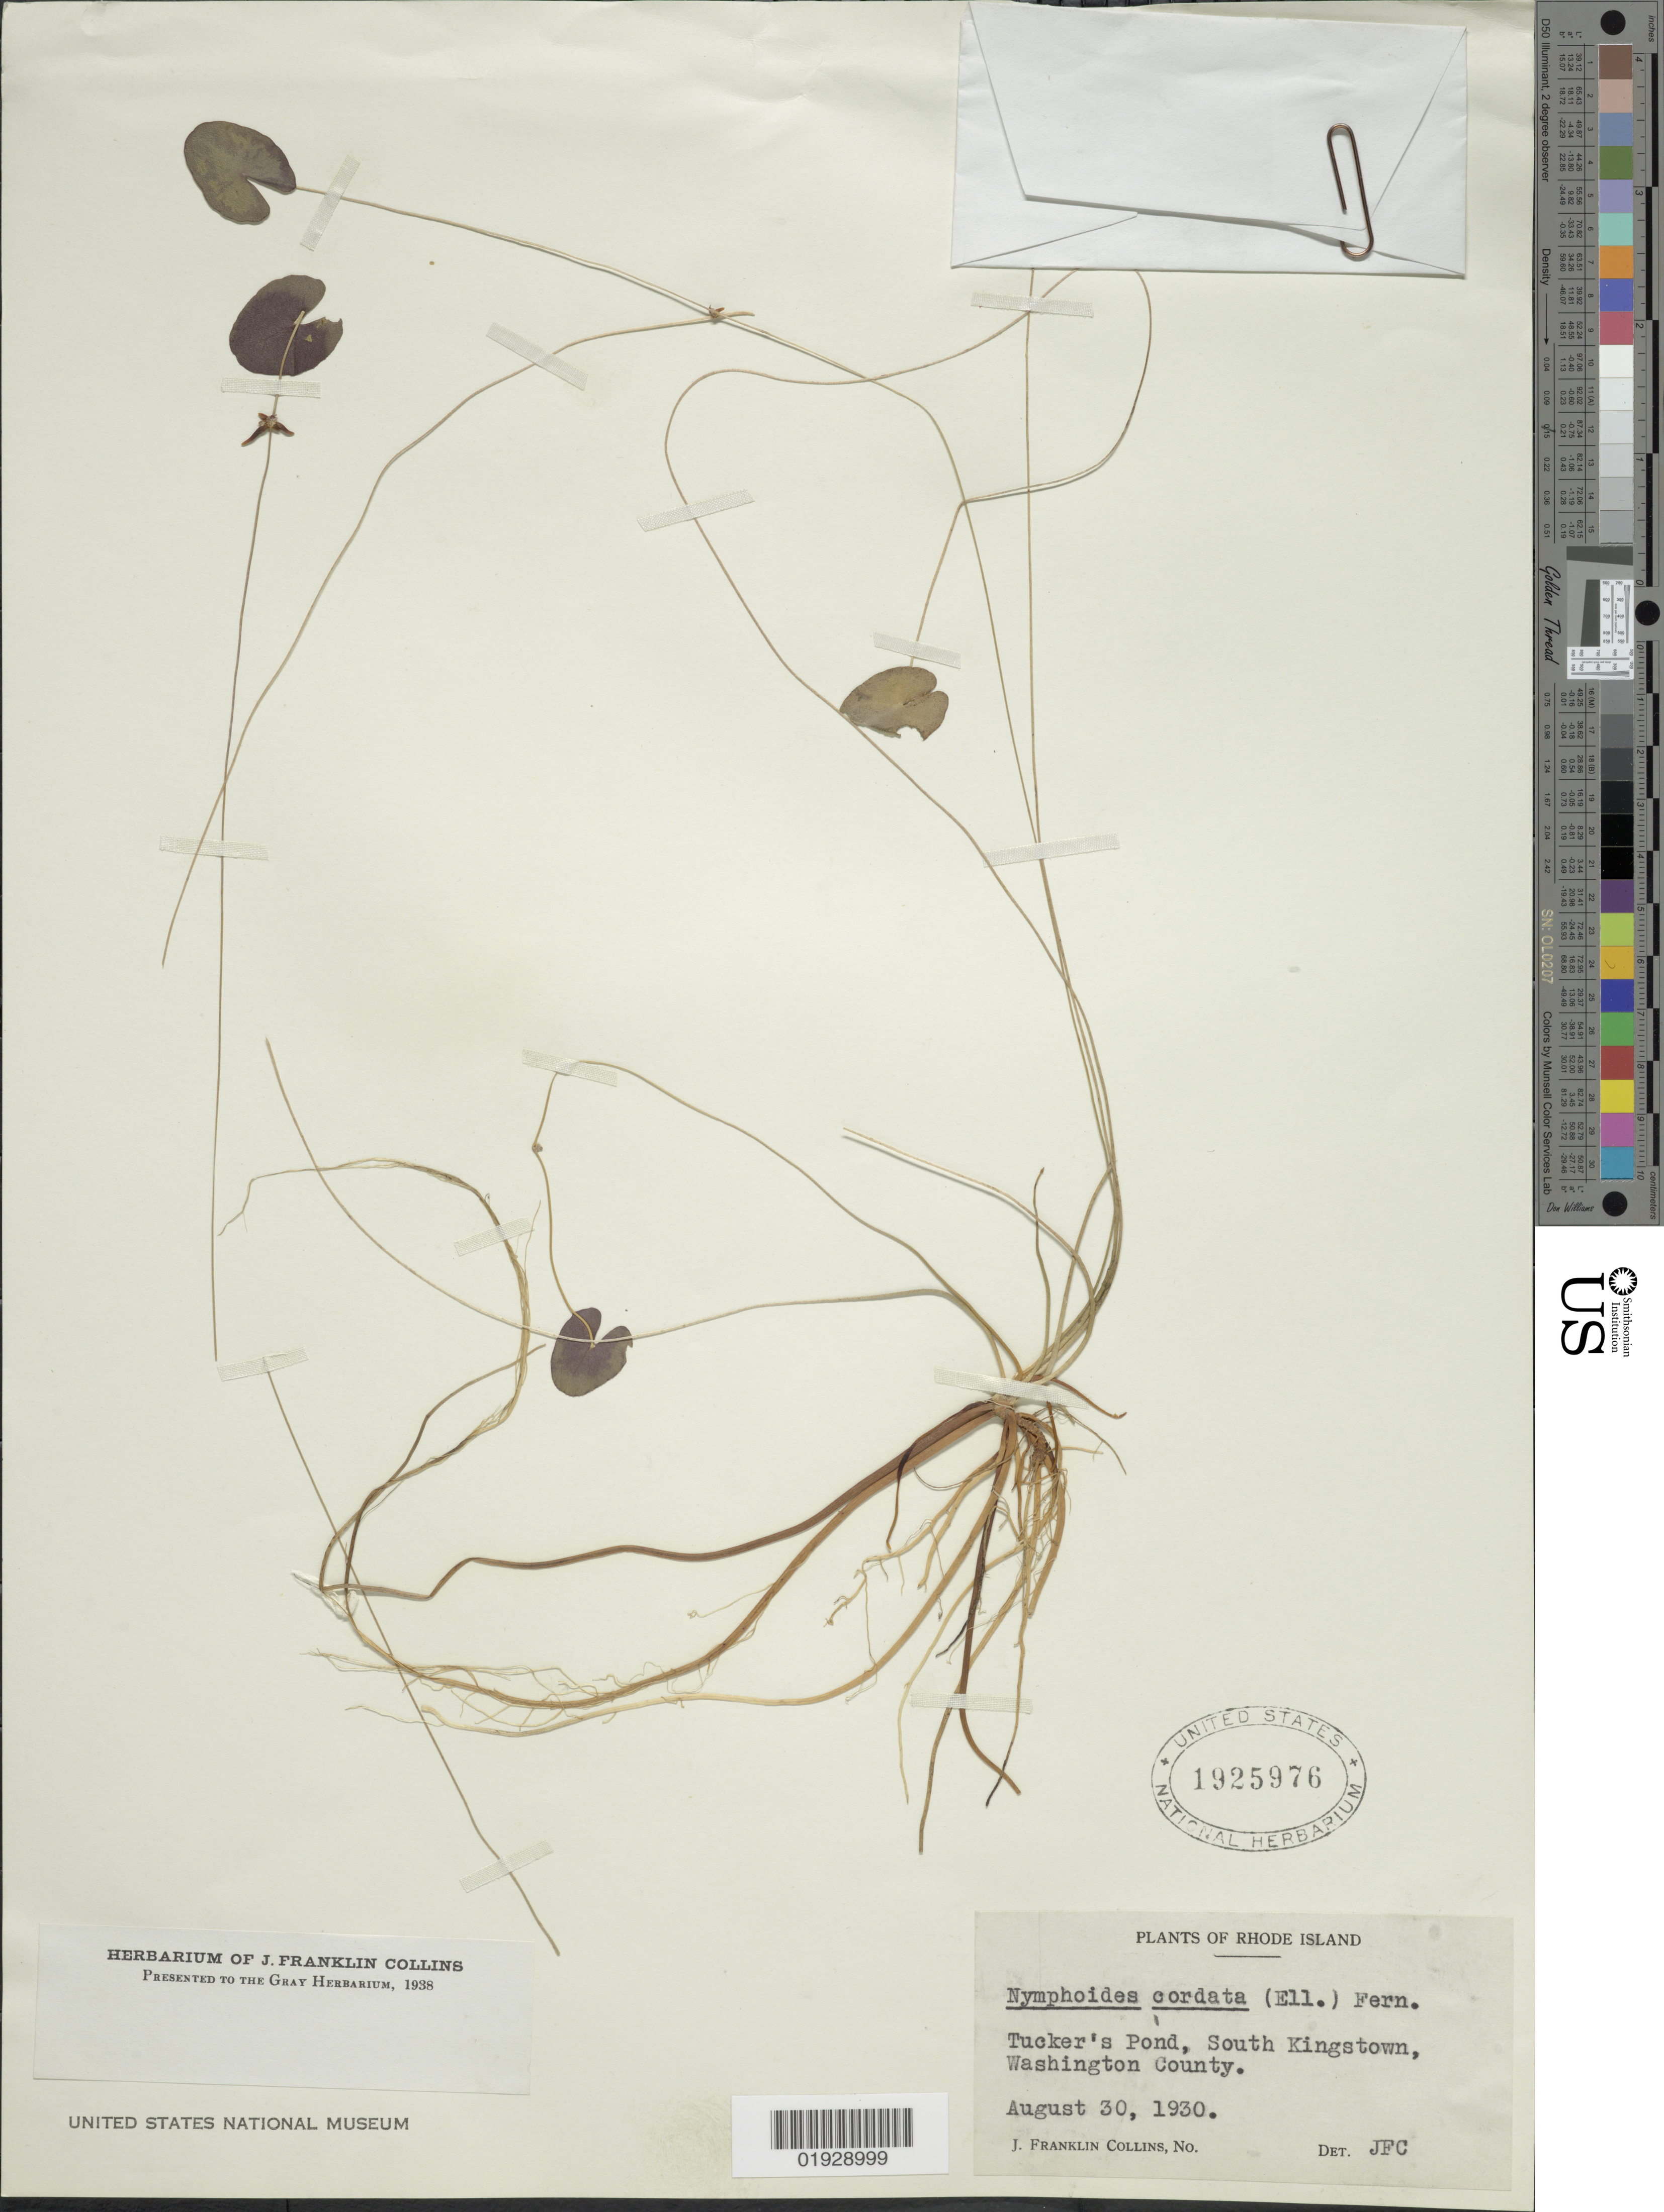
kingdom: Plantae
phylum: Tracheophyta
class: Magnoliopsida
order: Asterales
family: Menyanthaceae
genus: Nymphoides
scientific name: Nymphoides lacunosum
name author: Fernald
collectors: J. Collins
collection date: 1930-08-30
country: United States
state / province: Rhode Island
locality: Tucker's Pond, South Kingstown, Washington County.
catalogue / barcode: US 1925976